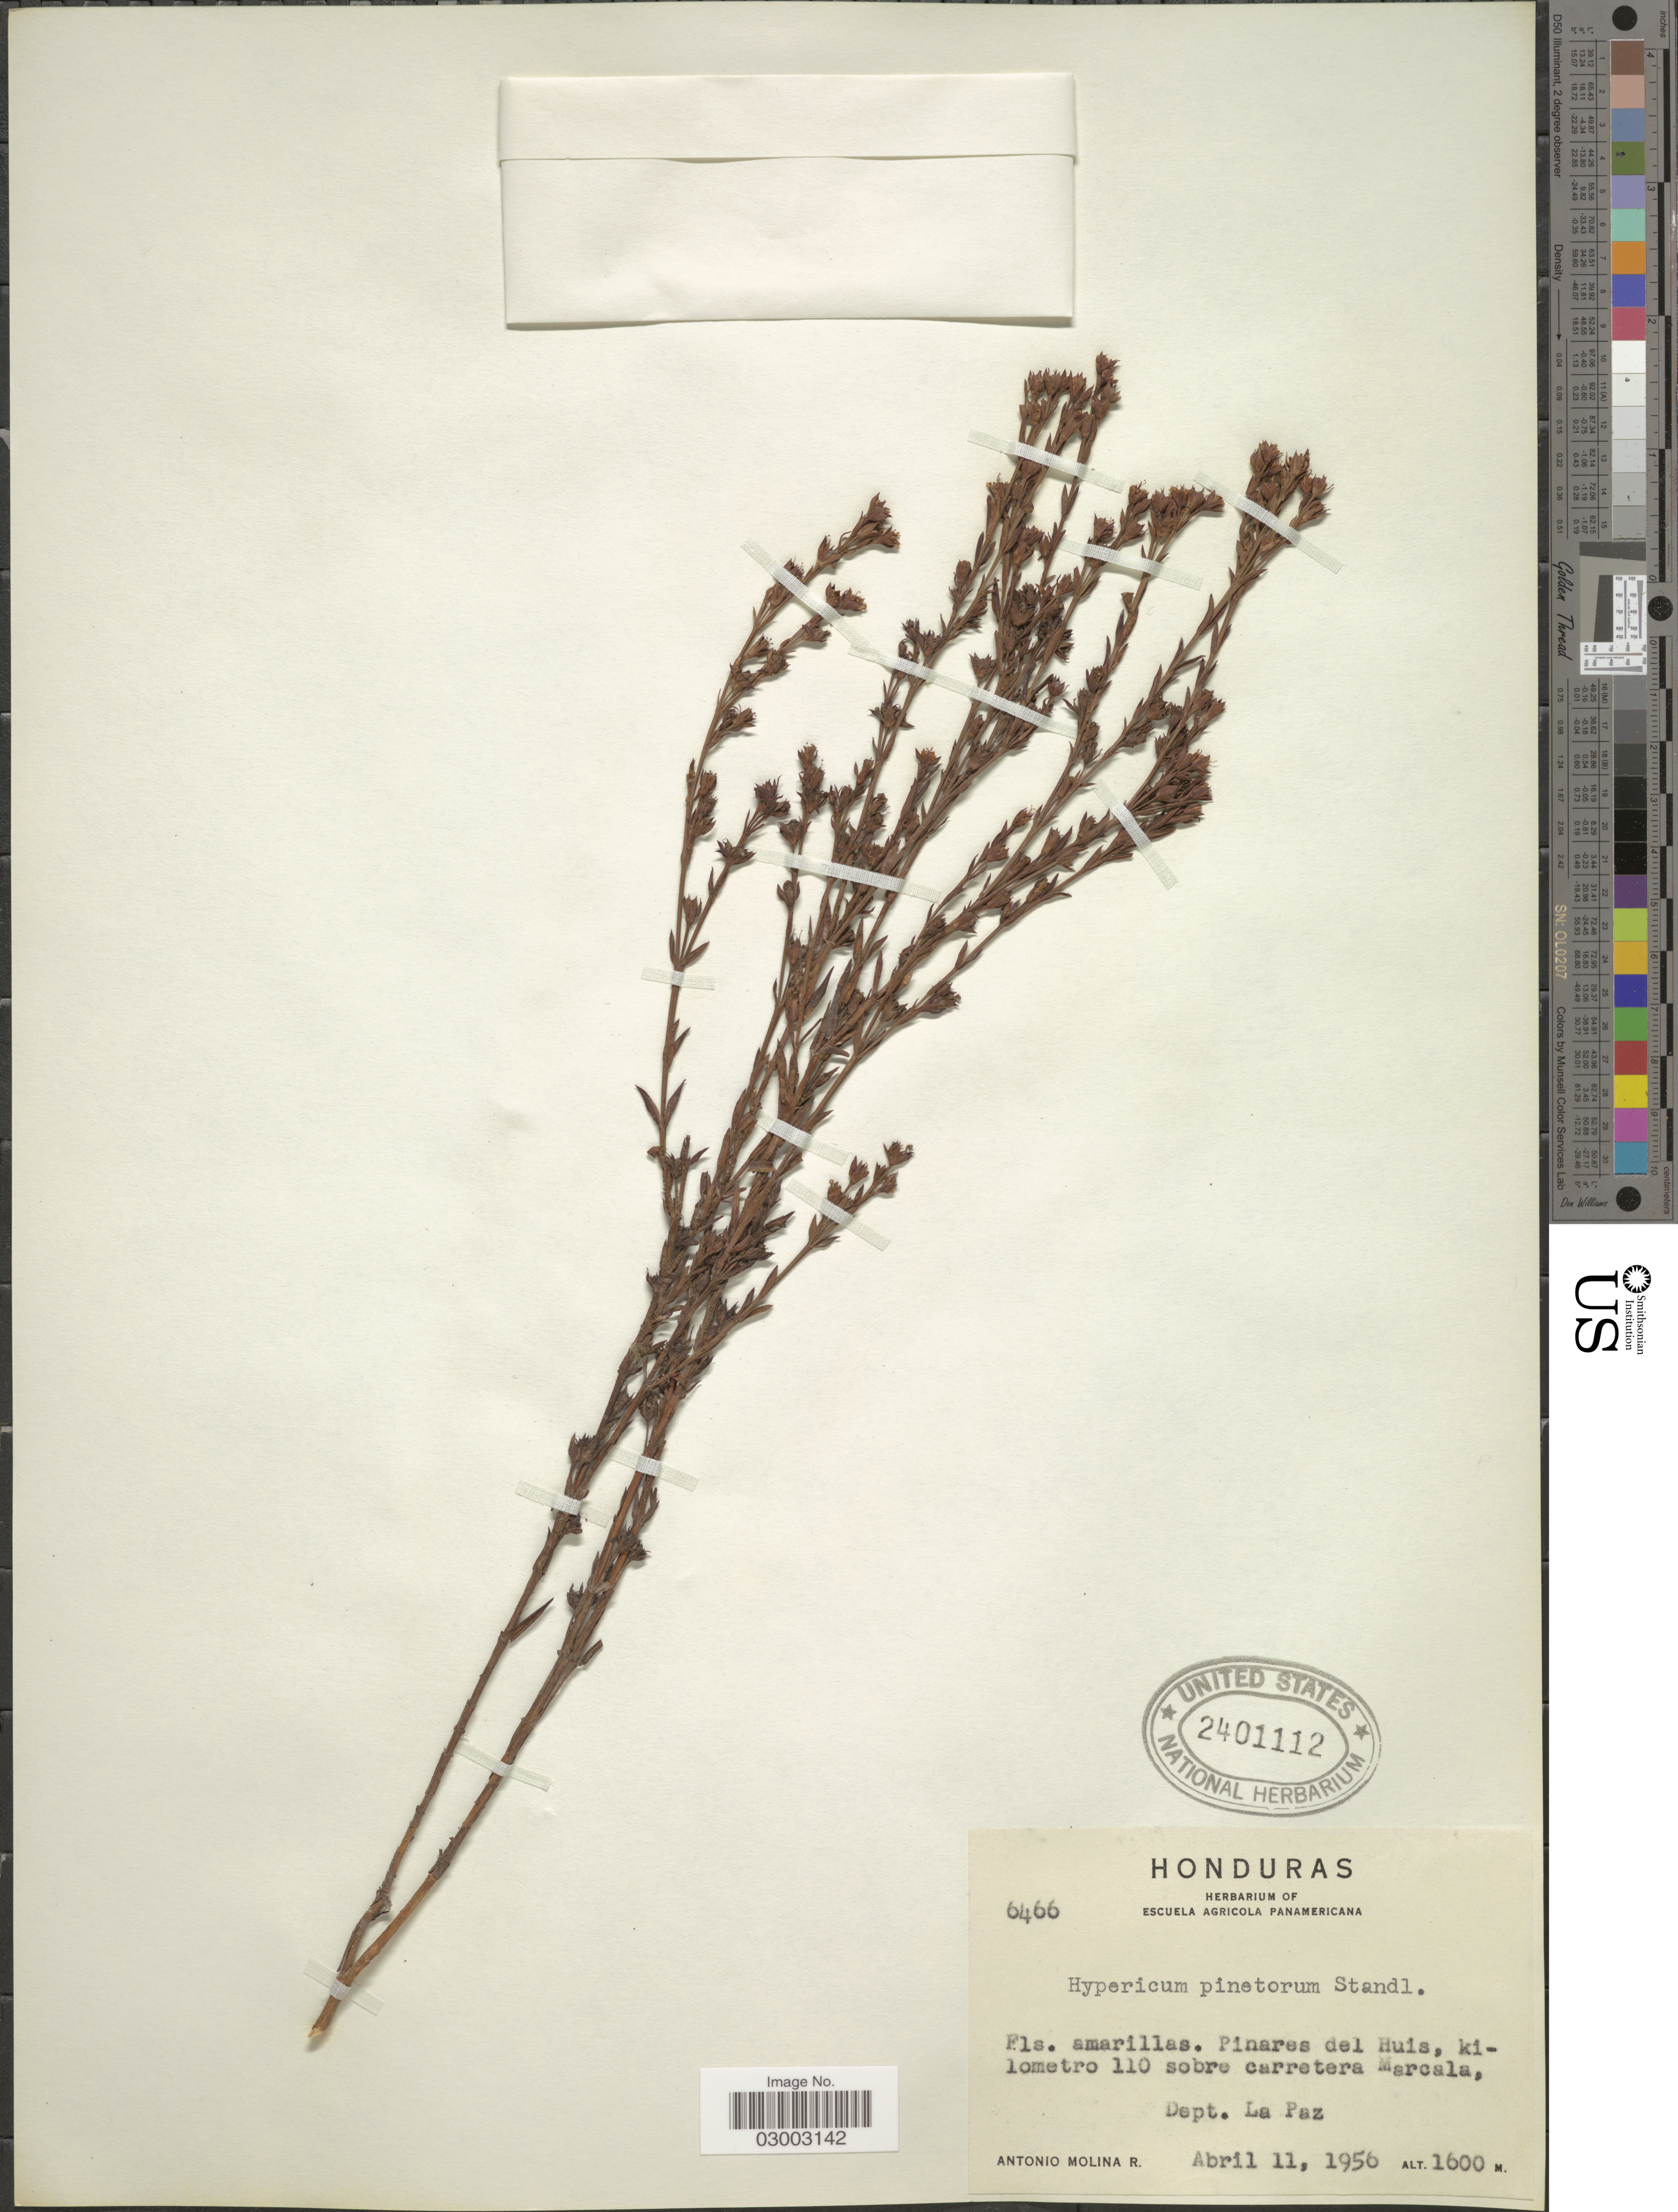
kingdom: Plantae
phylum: Tracheophyta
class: Magnoliopsida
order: Malpighiales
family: Hypericaceae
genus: Hypericum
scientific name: Hypericum gnidioides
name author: Seem.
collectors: A. Molina R.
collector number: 6466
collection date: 1956-04-11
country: Honduras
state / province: La Paz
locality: Pinares del Huis, kilometro 110 sobre carretera Marcala, Dept. La Paz.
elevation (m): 1600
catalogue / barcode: US 2401112